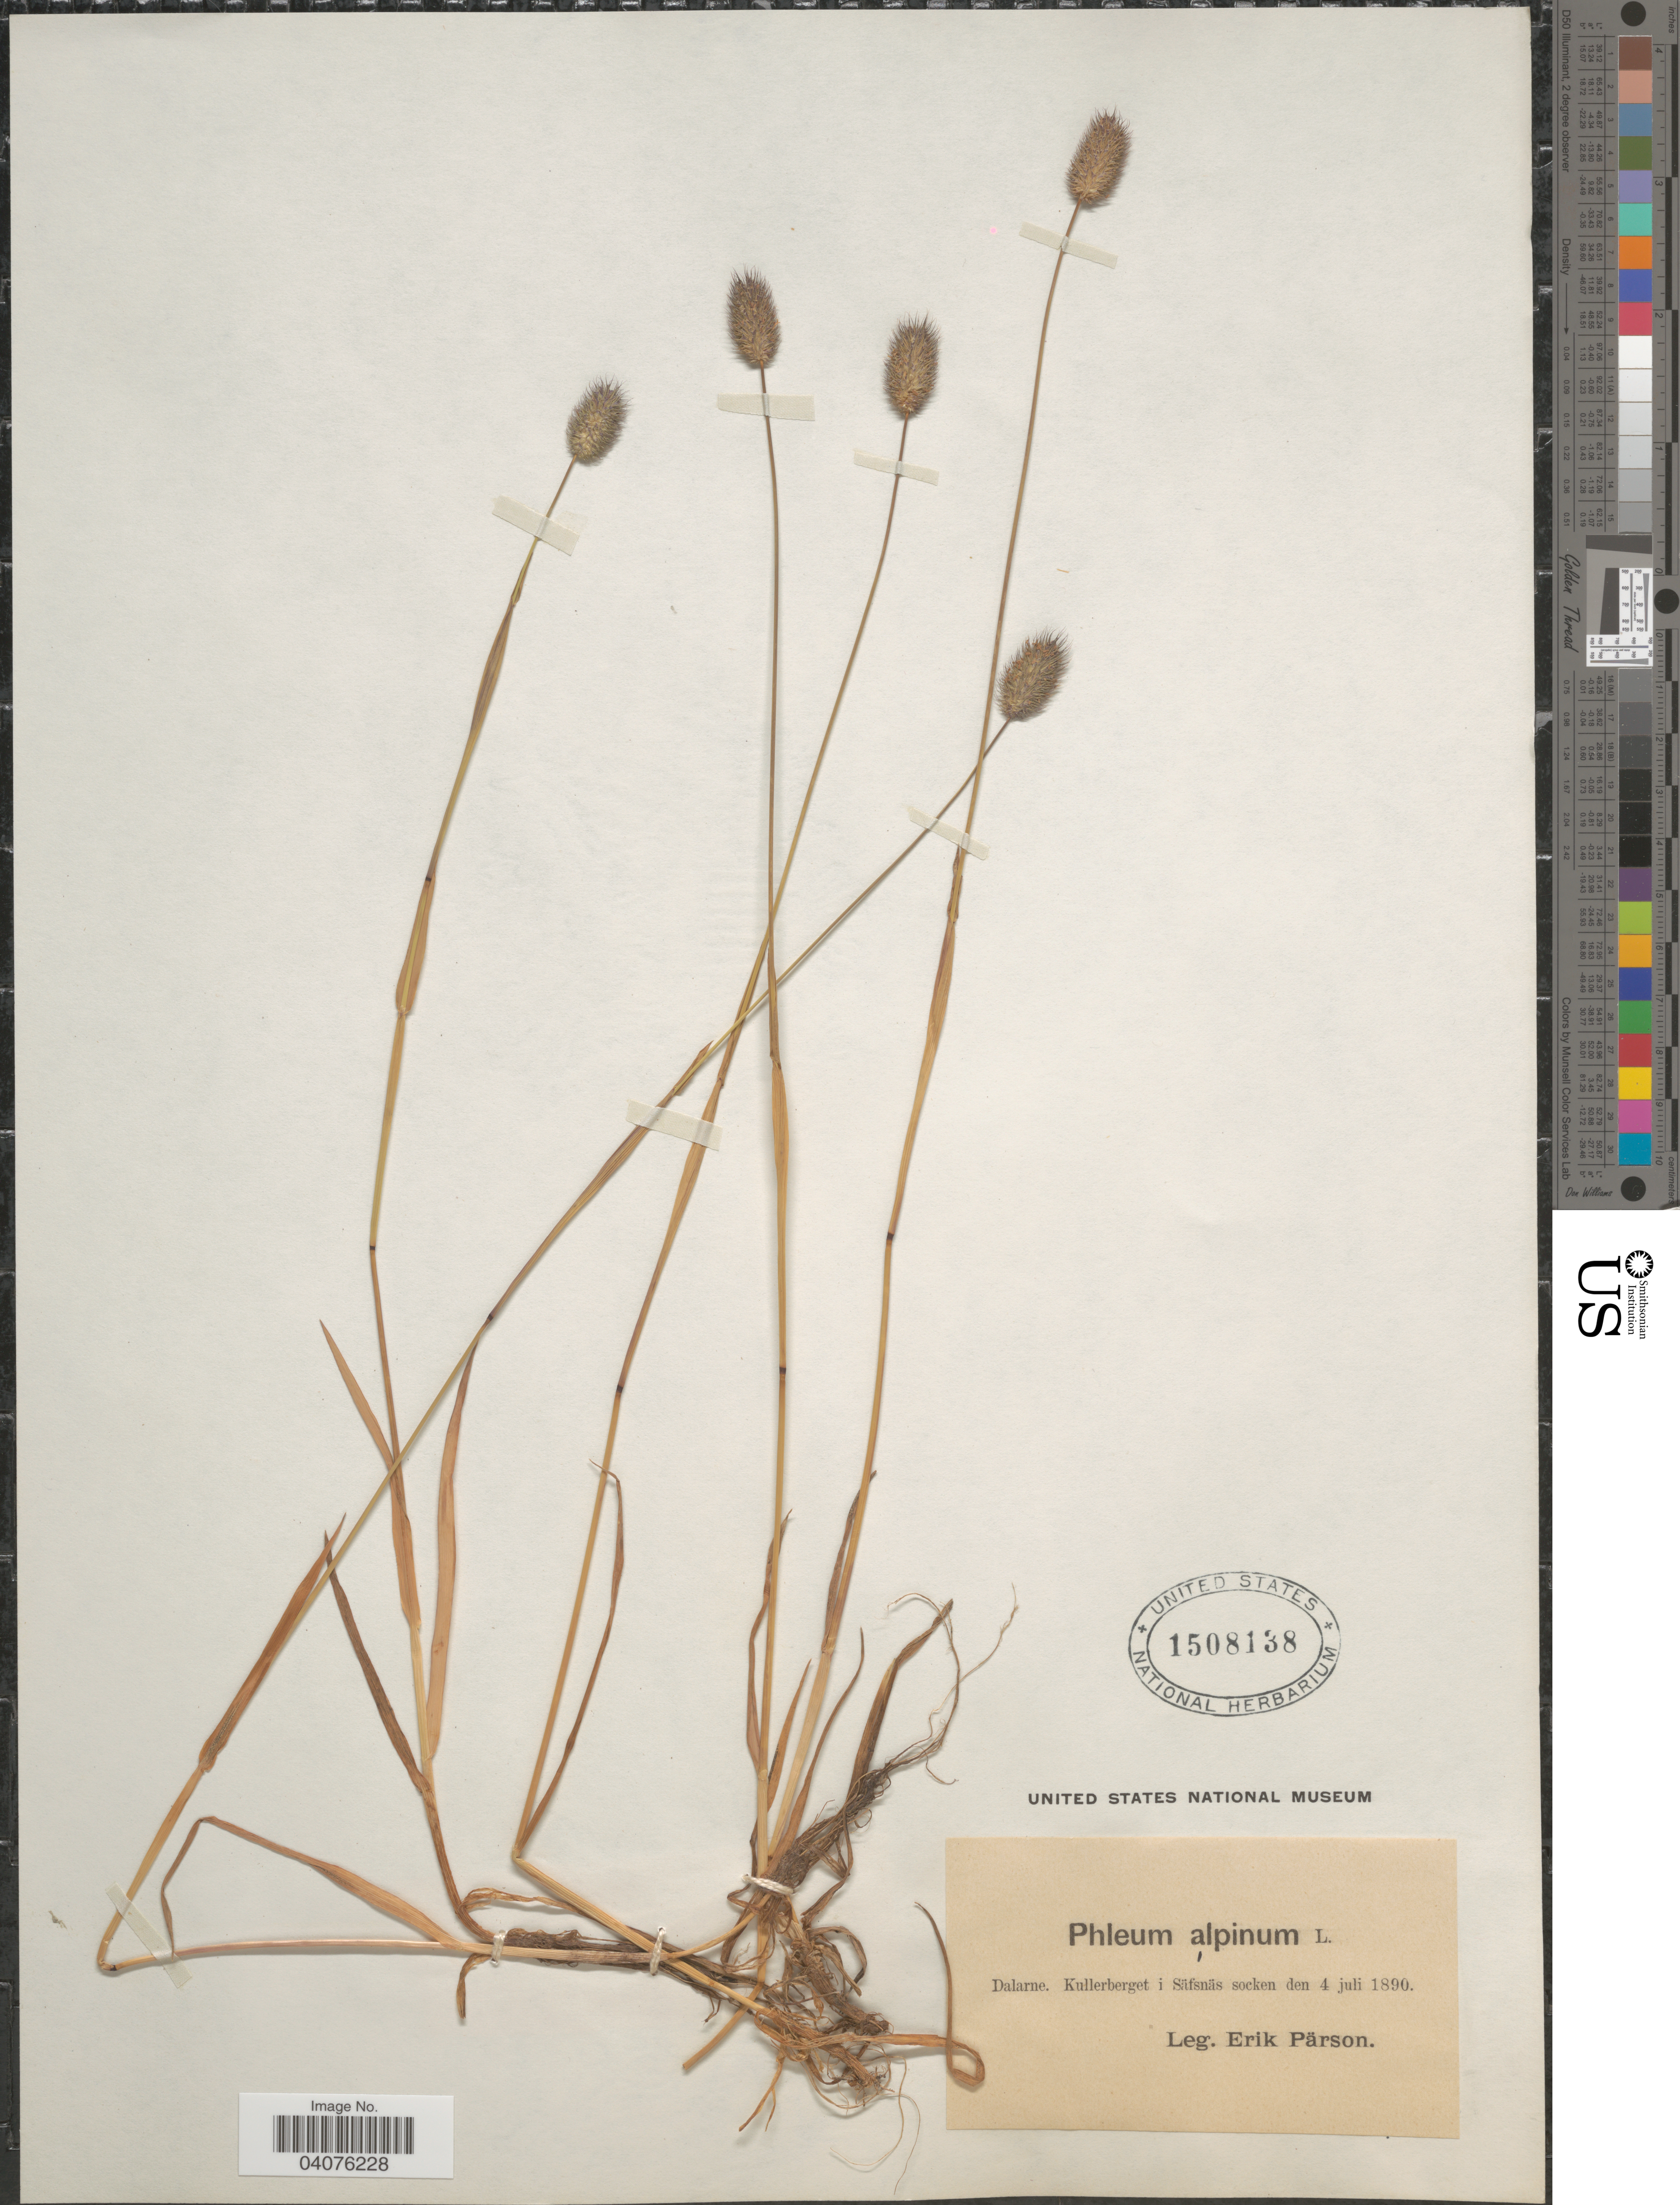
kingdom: Plantae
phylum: Tracheophyta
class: Liliopsida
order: Poales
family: Poaceae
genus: Phleum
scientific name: Phleum alpinum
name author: L.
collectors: E. Parson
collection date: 1890-07-04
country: Sweden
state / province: Dalarna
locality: Dalarne. Kullerberget i Säfsnäs socken.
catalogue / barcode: US 1508138